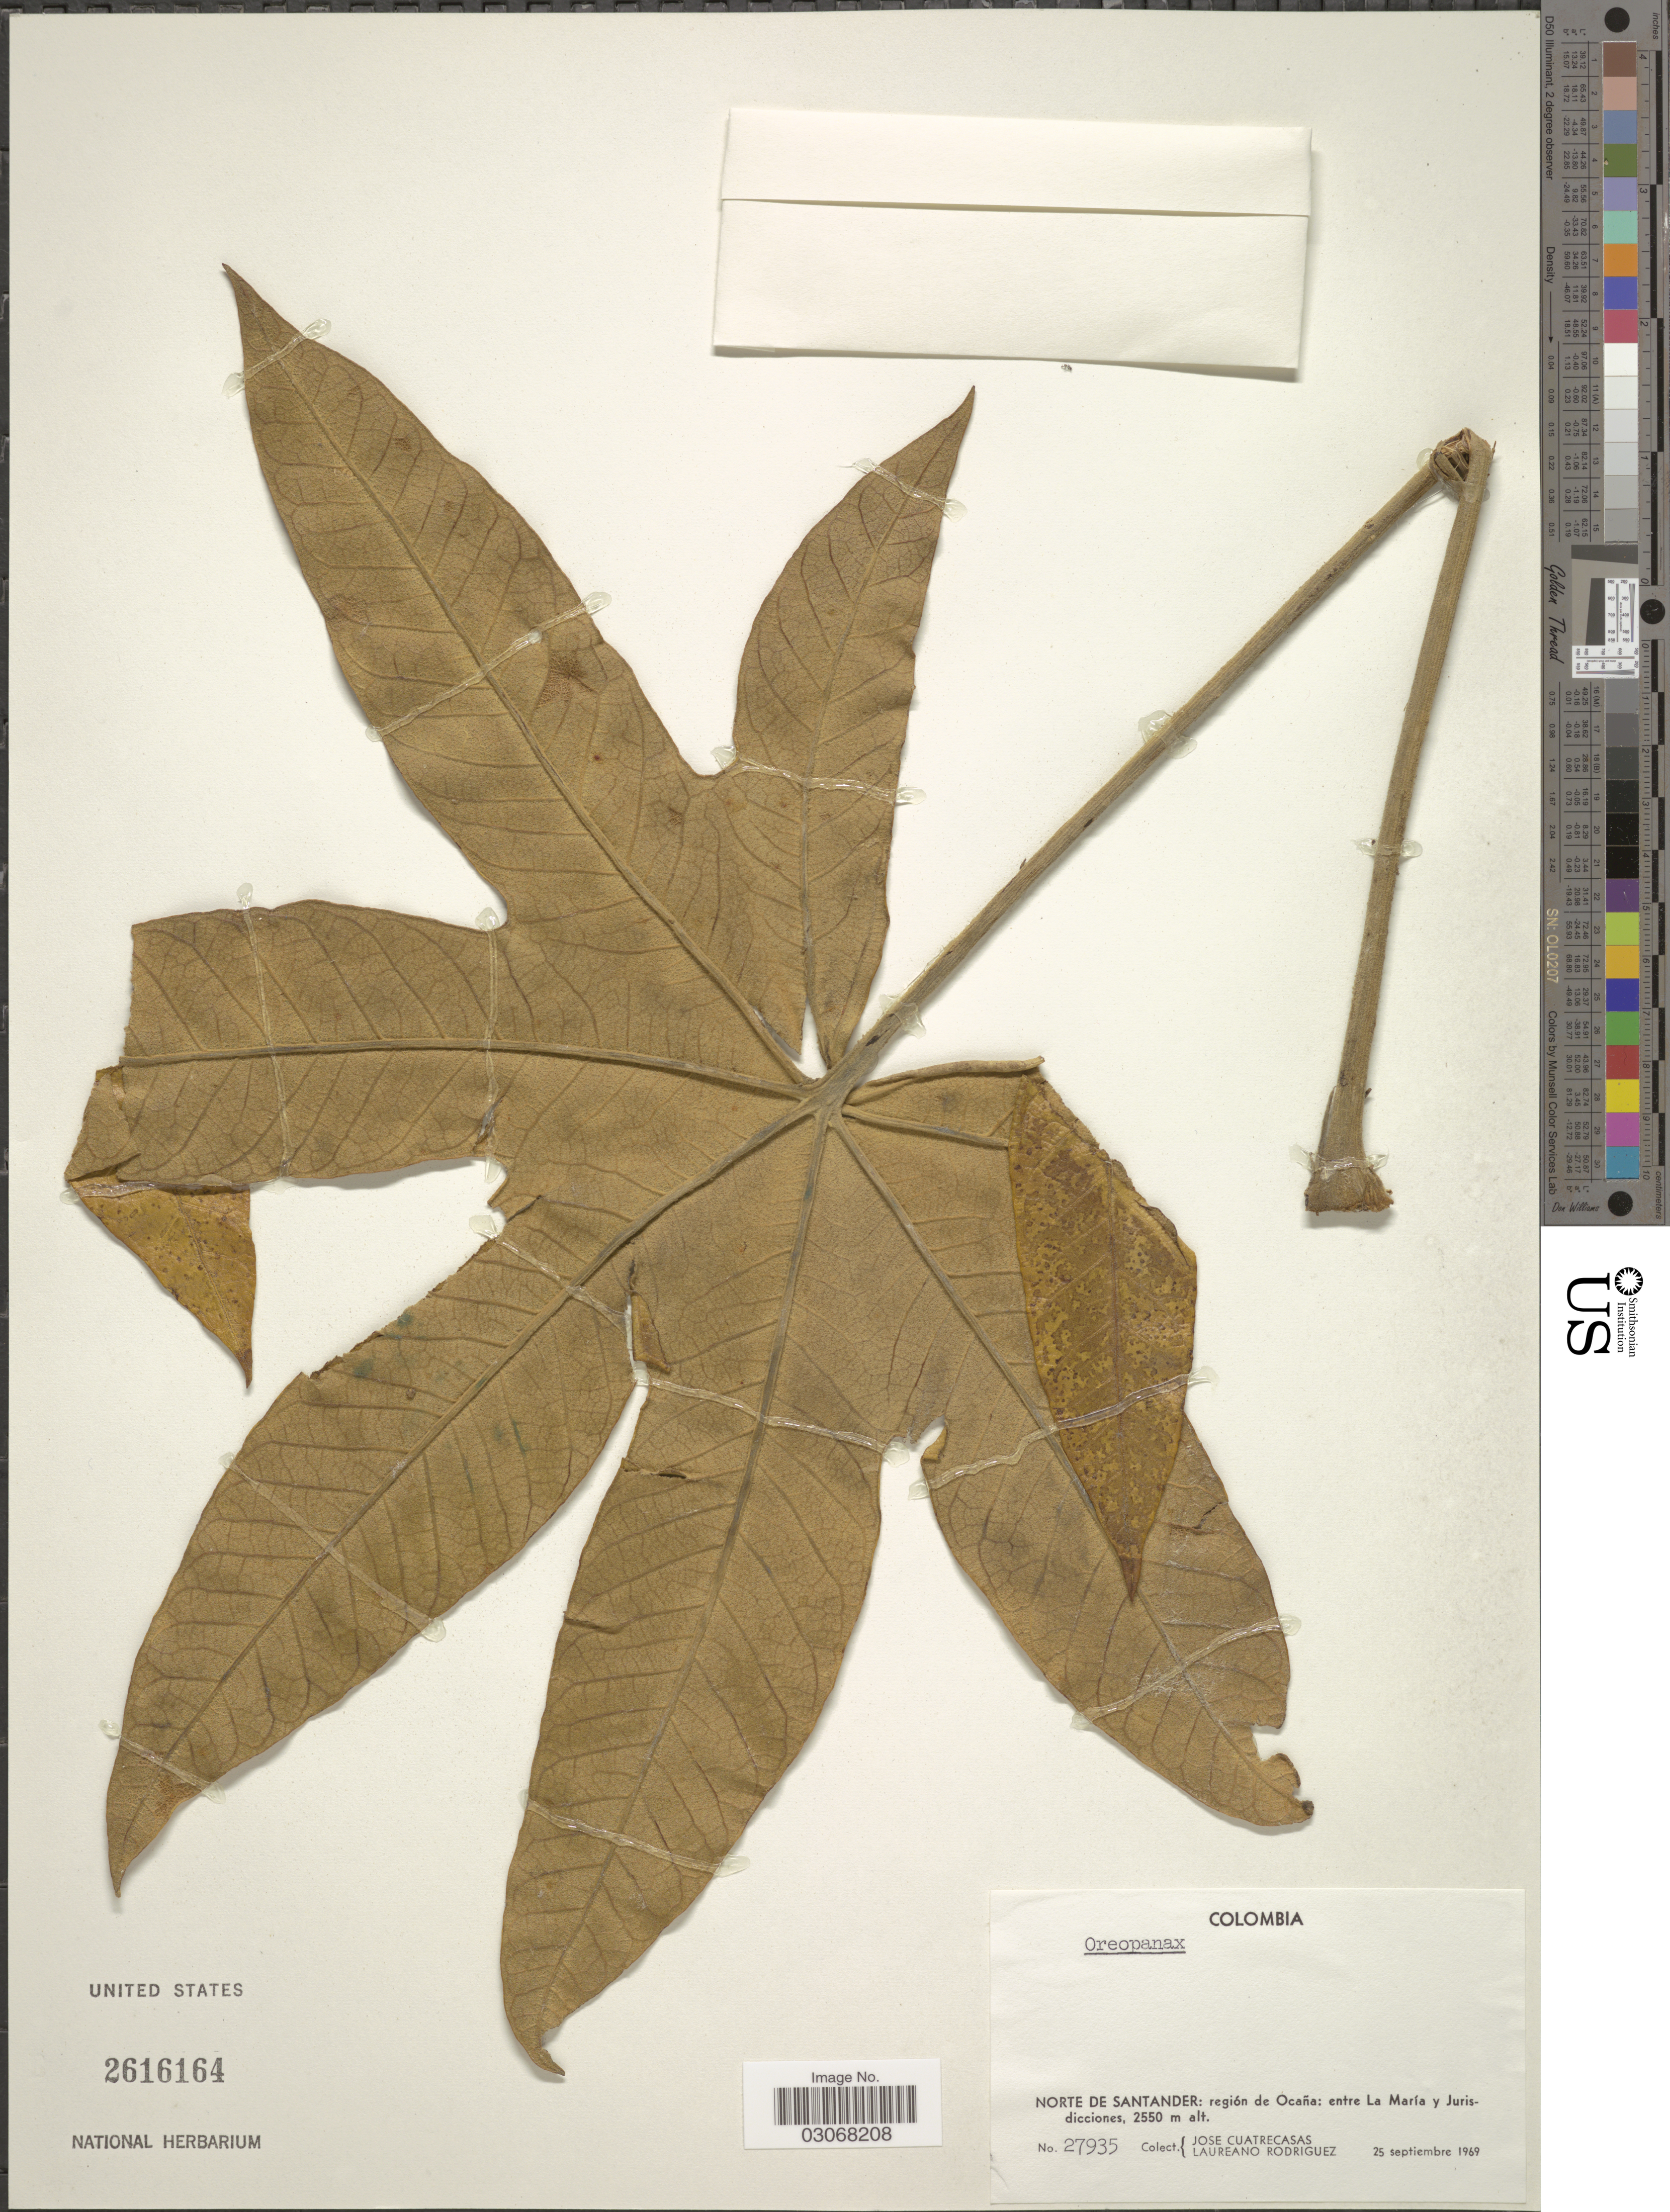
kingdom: Plantae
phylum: Tracheophyta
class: Magnoliopsida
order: Apiales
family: Araliaceae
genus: Oreopanax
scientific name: Oreopanax sp.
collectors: J. Cuatrecasas & L. Rodriguez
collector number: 27935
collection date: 1969-09-25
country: Colombia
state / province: Norte de Santander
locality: Norte de Santander: región de Ocaña: entre La María y Jurisdicciones.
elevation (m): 2550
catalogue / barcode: US 2616164